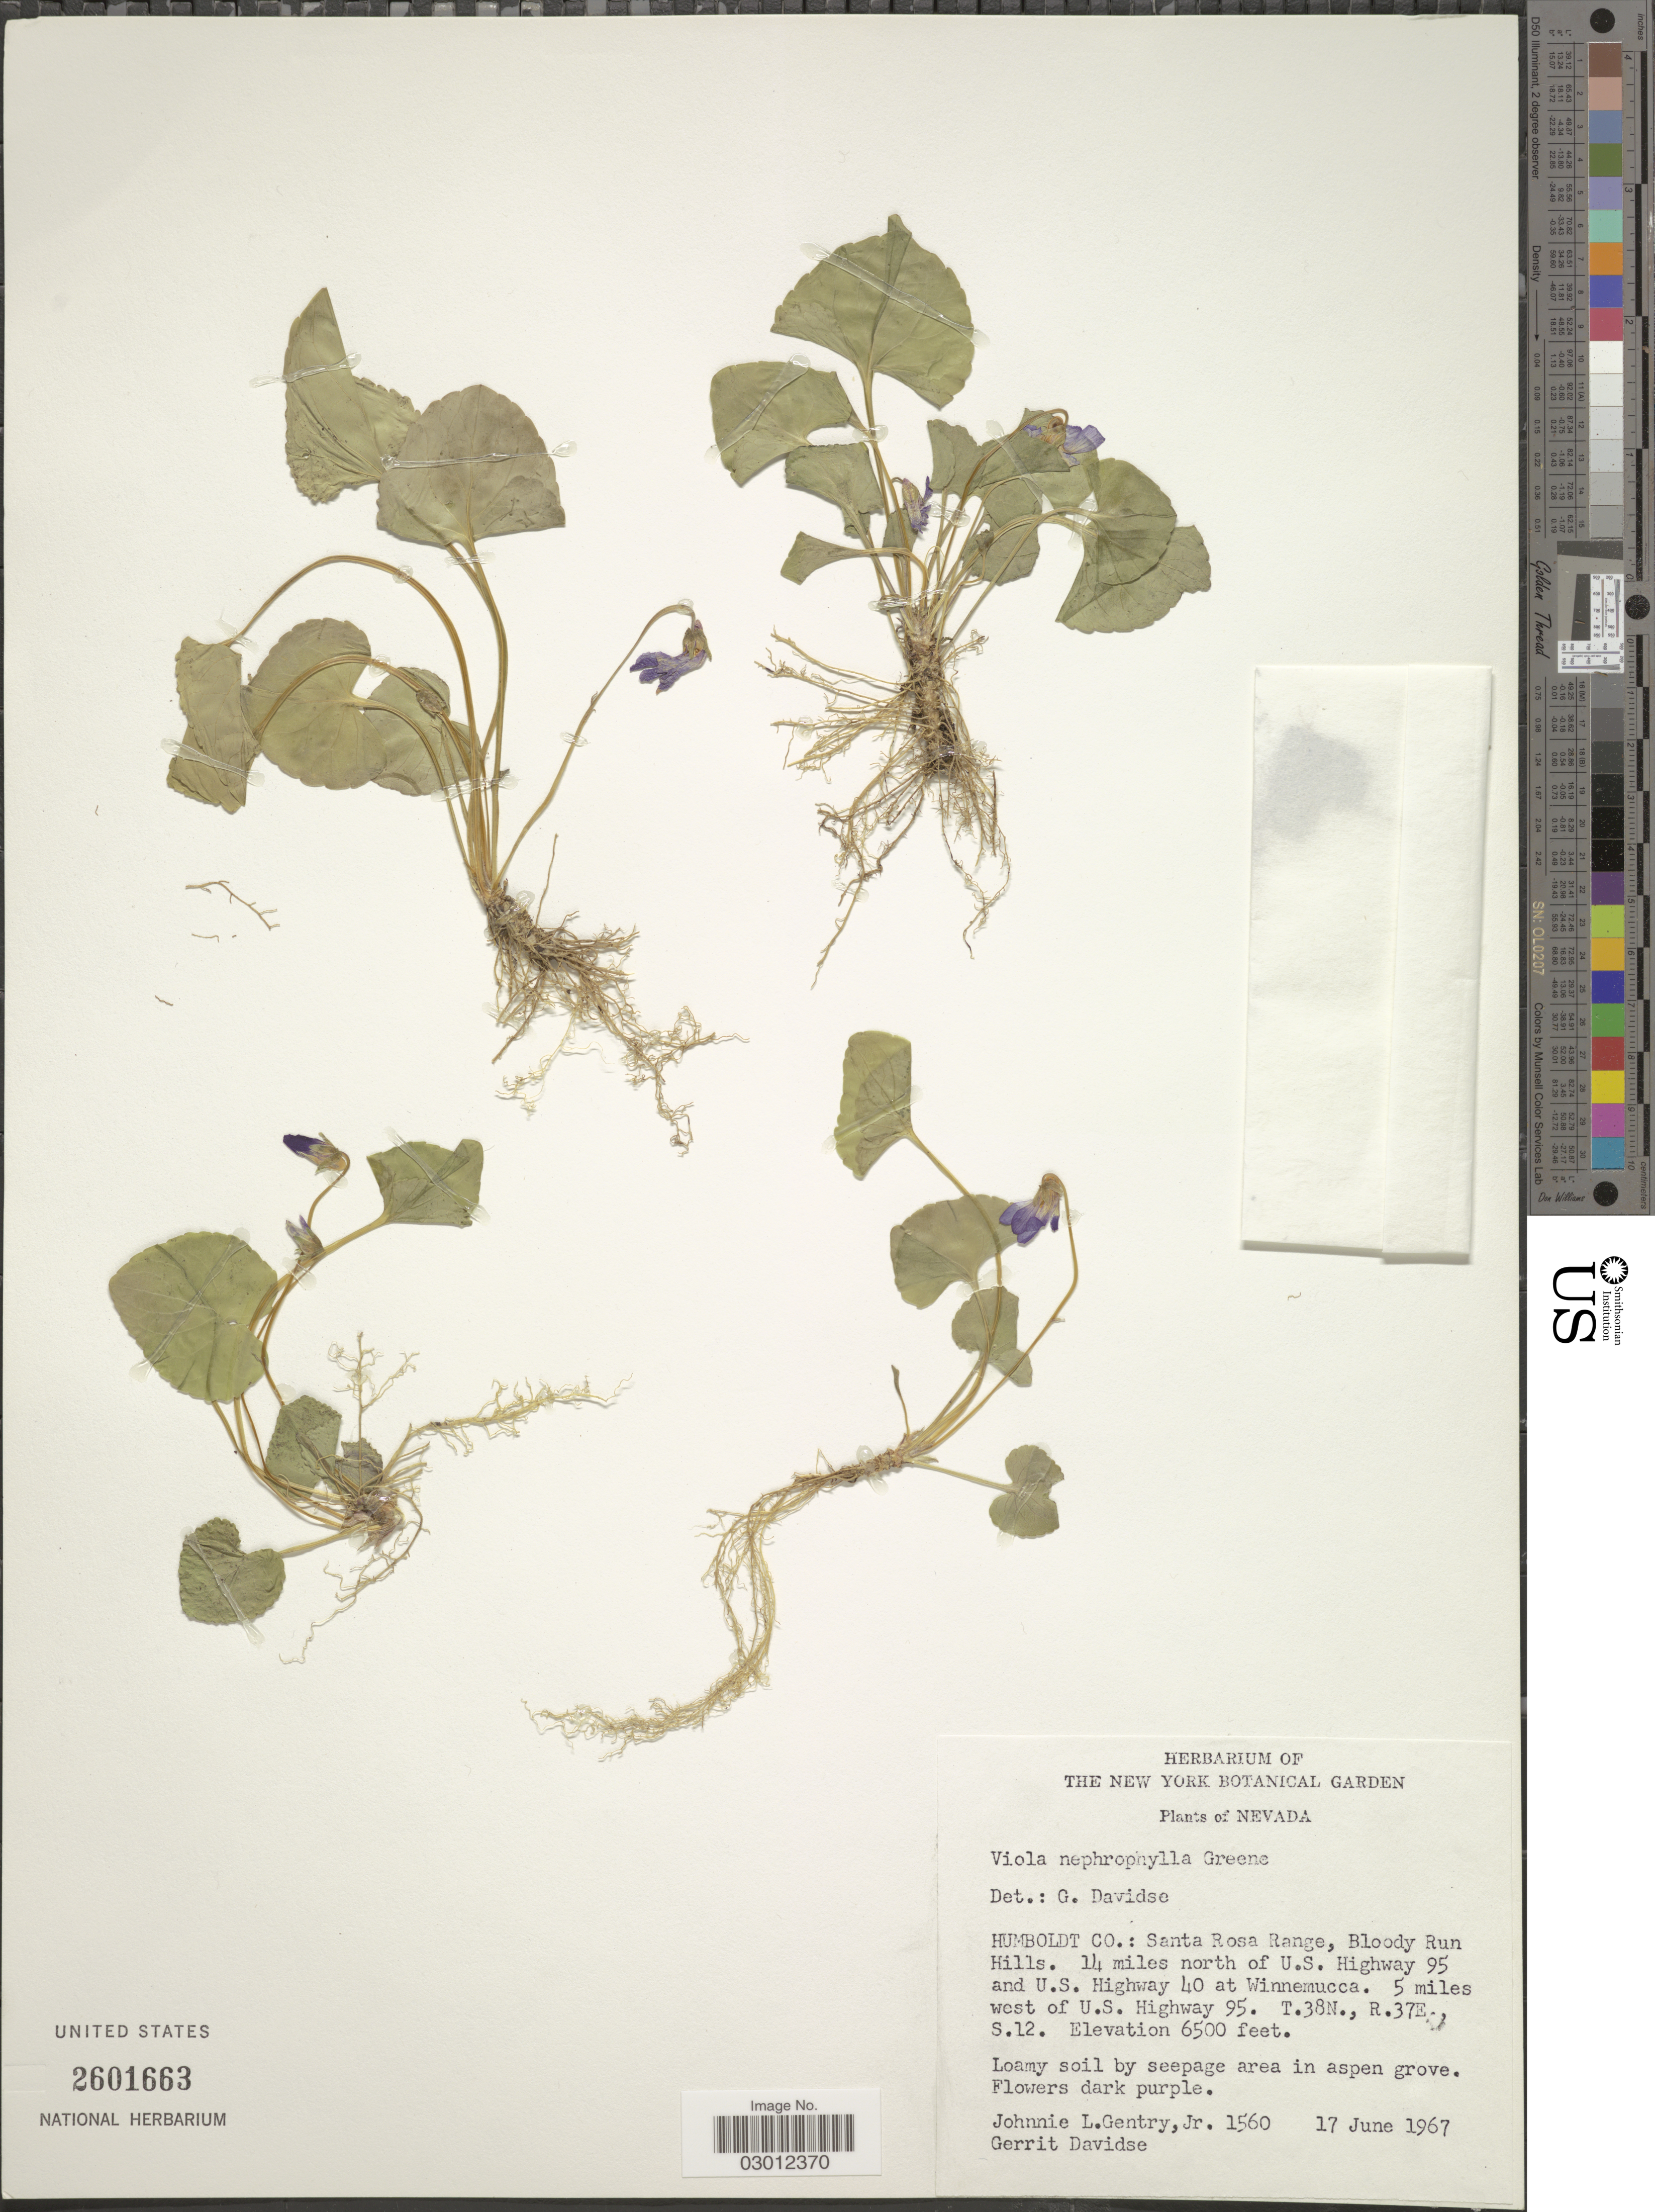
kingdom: Plantae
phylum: Tracheophyta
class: Magnoliopsida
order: Malpighiales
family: Violaceae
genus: Viola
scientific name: Viola nephrophylla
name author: Greene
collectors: J. L. Gentry & G. Davidse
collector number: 1560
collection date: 1967-06-17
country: United States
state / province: Nevada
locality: Humboldt Co.: Santa Rosa Range, Bloody Run Hills. 14 miles north of U.S. Highway 95 and U.S. Highway 40 at Winnemucca. 5 miles west of U.S. Highway 95. T. 38N., R.37E., S.12.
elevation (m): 1981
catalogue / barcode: US 2601663